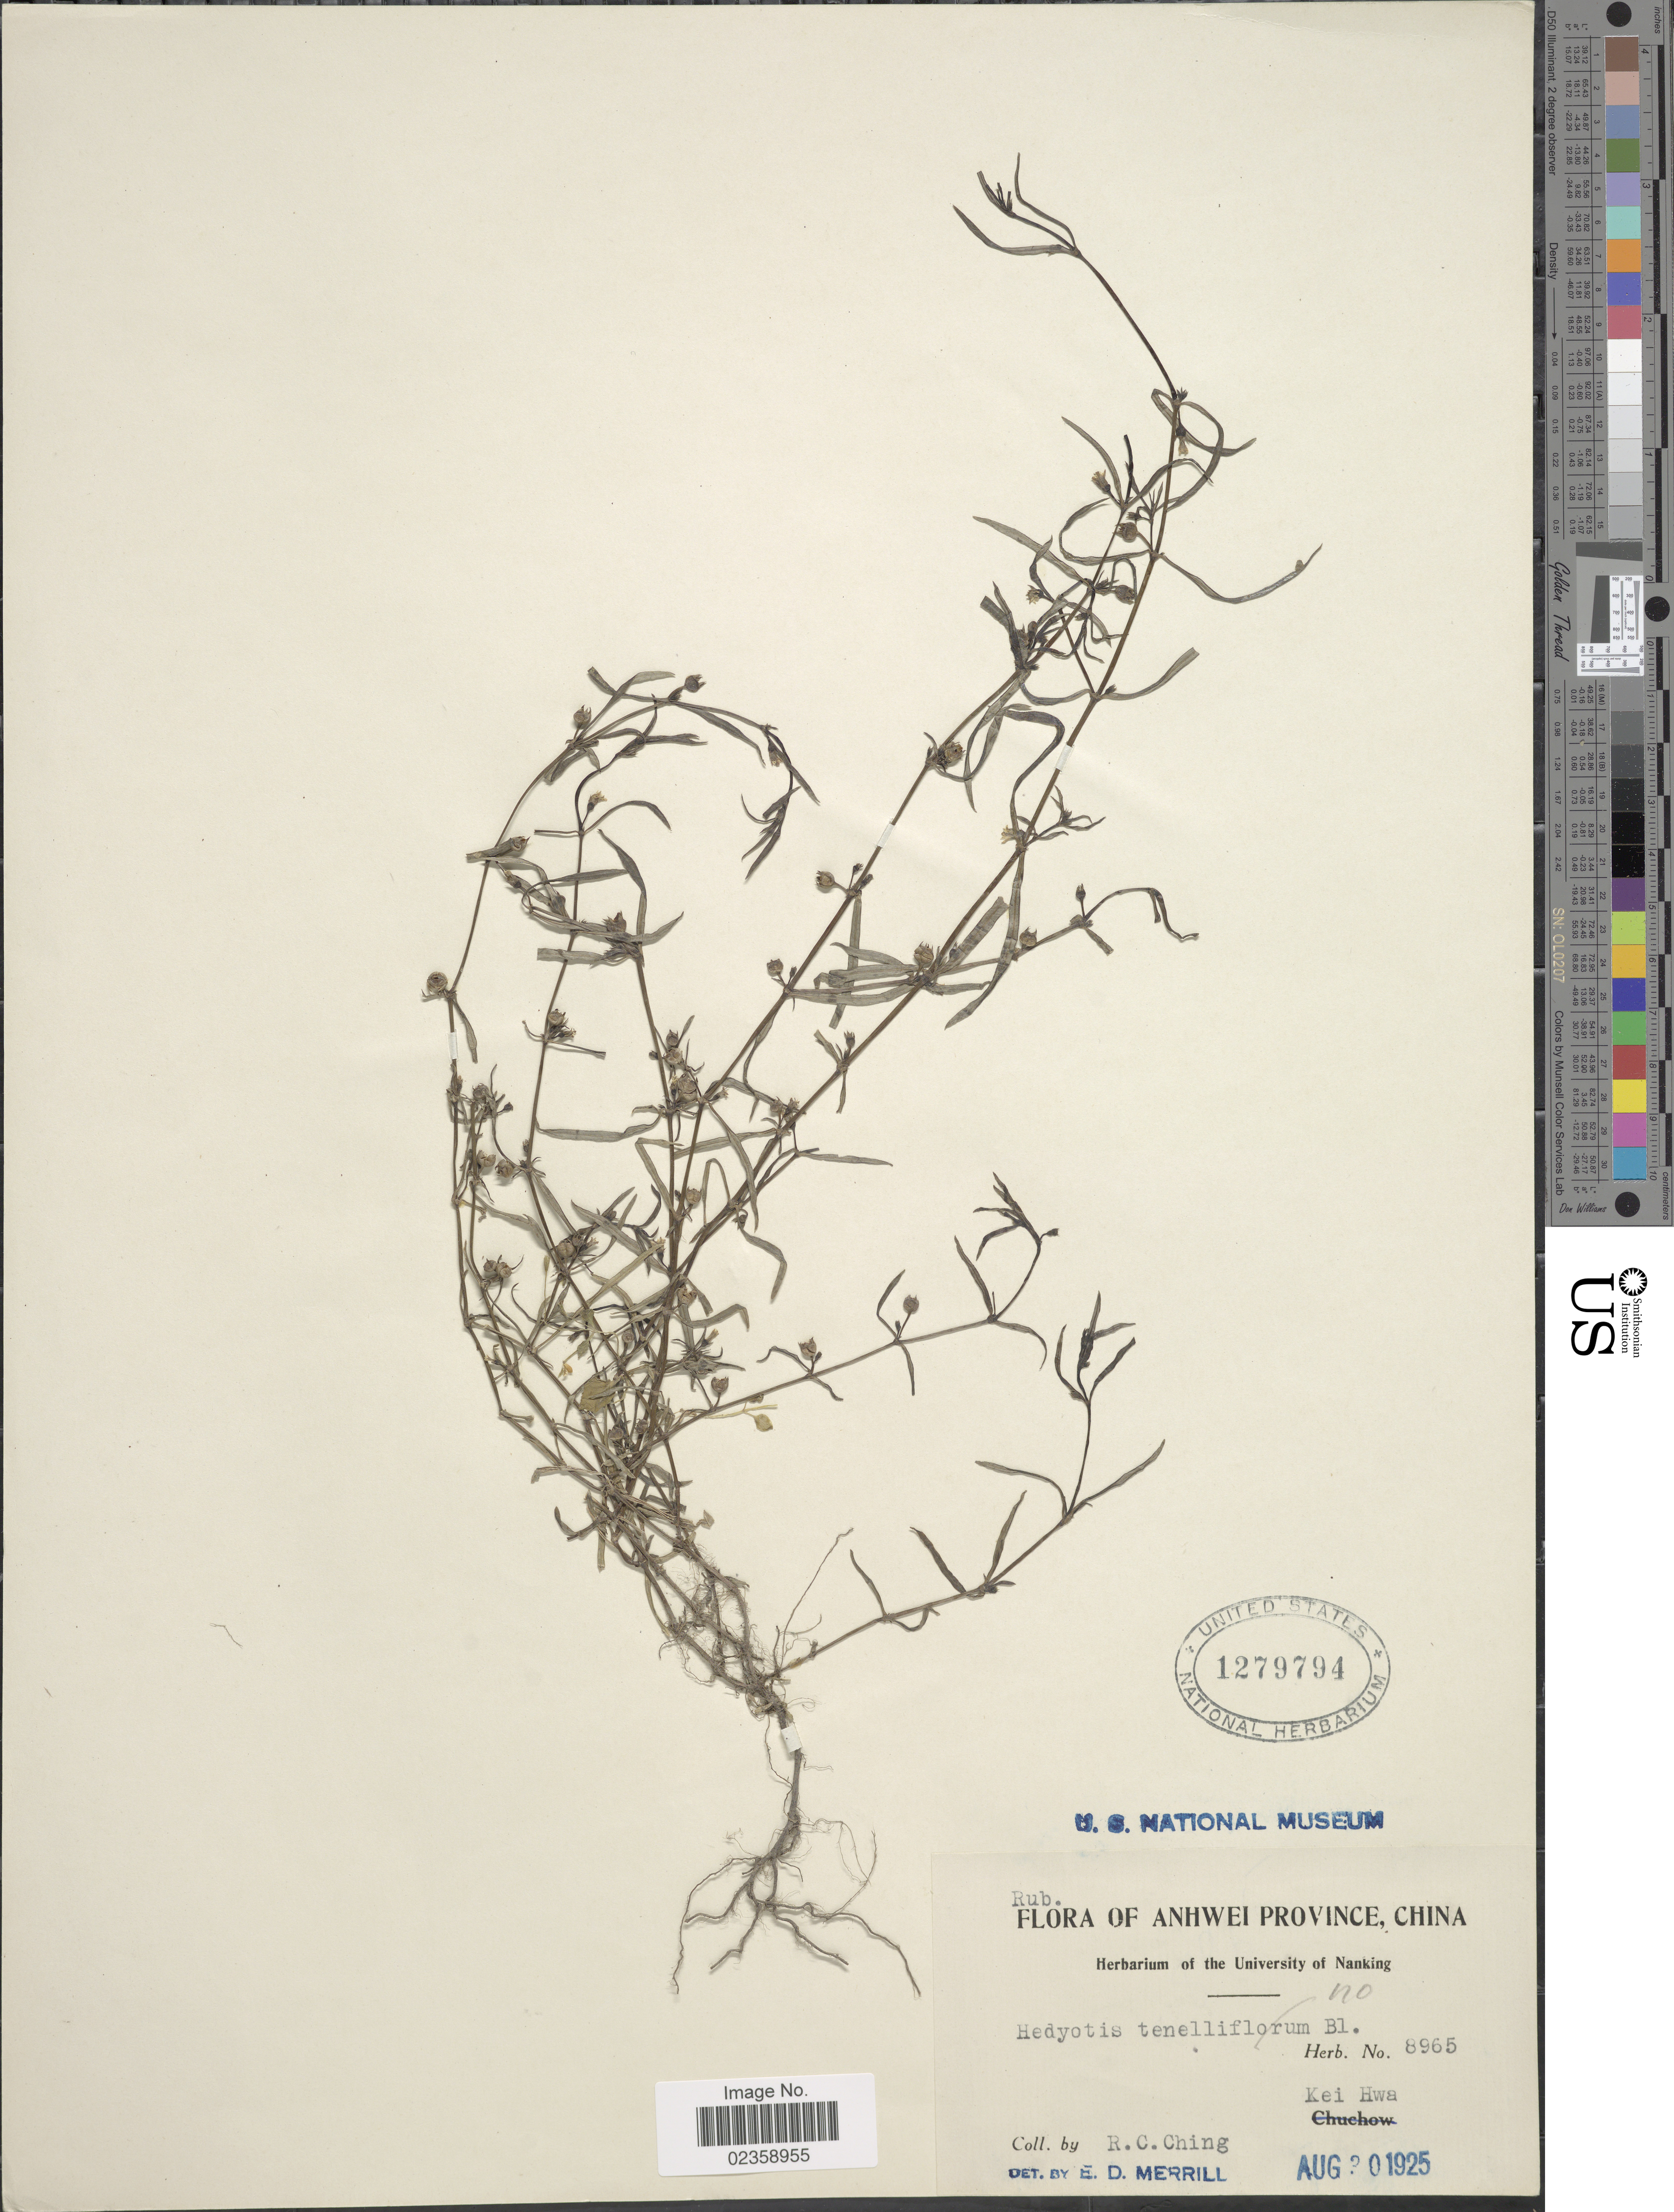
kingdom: Plantae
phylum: Tracheophyta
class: Magnoliopsida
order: Gentianales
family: Rubiaceae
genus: Oldenlandia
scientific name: Oldenlandia sp.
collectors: R. C. Ching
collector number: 8965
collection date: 1925-08-30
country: China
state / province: Anhui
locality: Anhwei Province, China. Kei Hwa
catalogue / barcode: US 1279794